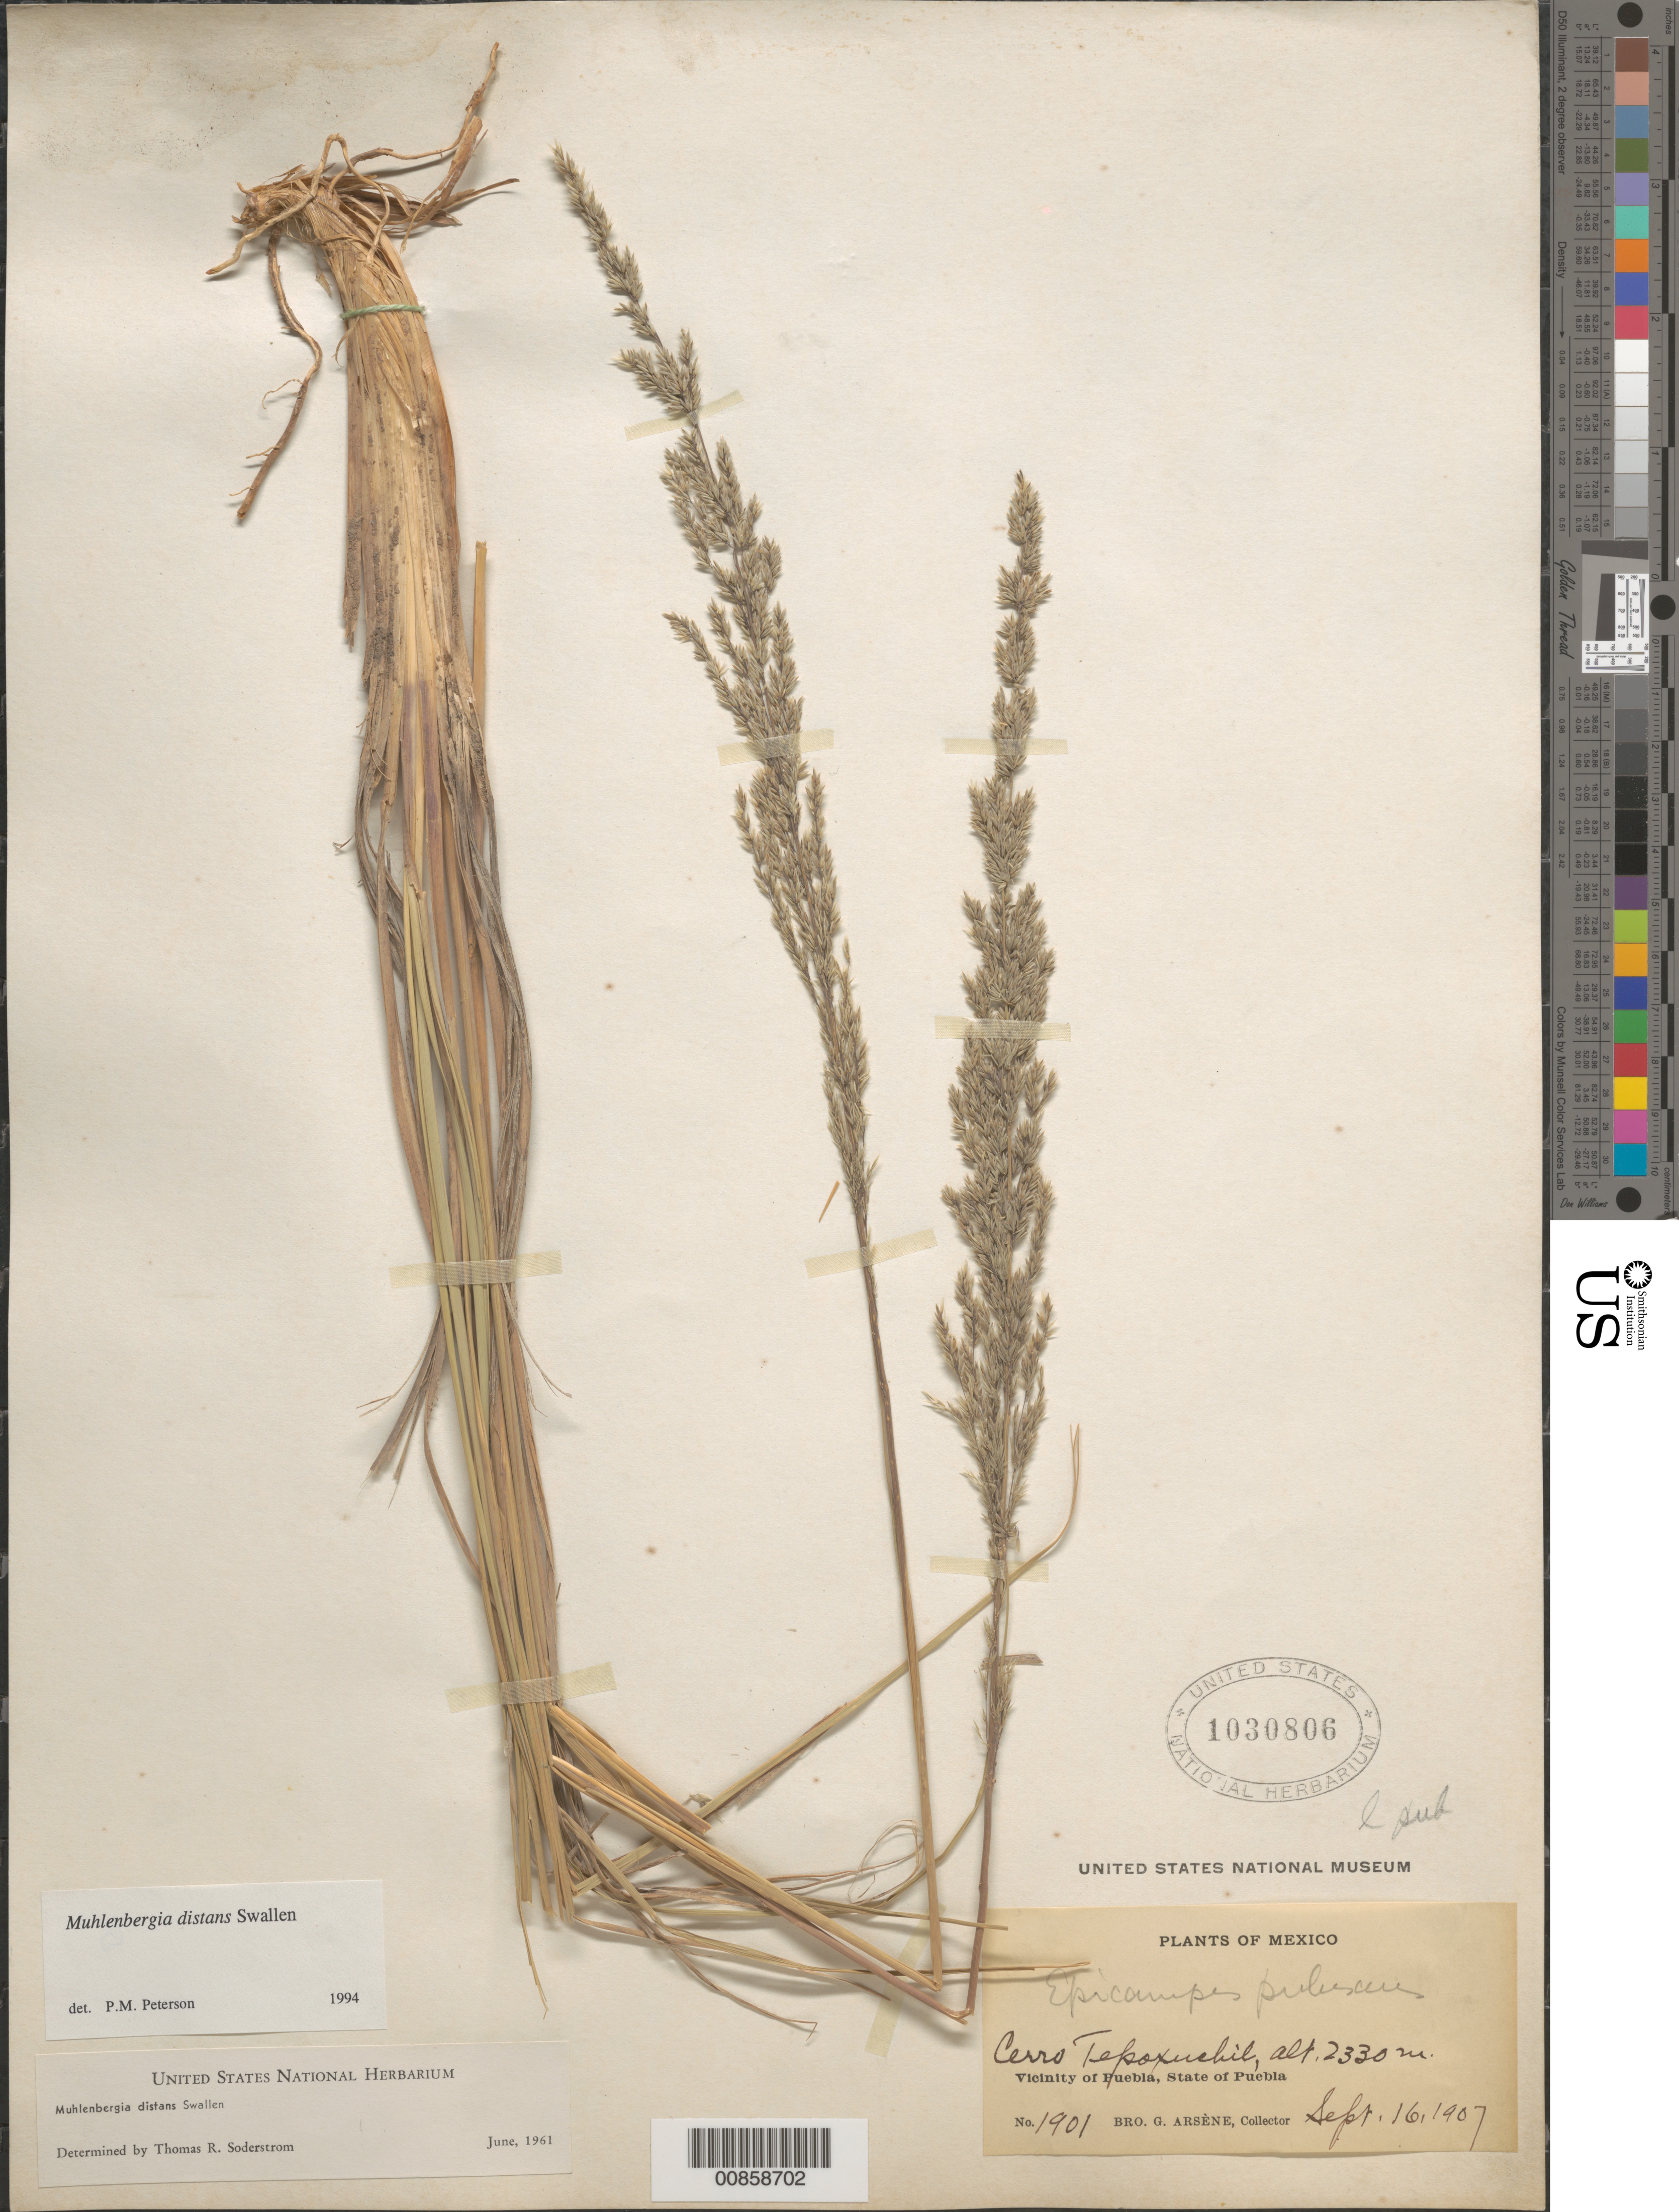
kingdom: Plantae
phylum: Tracheophyta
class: Liliopsida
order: Poales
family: Poaceae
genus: Muhlenbergia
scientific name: Muhlenbergia distans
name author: Swallen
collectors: Bro. G. Arsène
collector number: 1901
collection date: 1907-09-16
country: Mexico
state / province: Puebla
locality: Cerro Tepoxuchil. Vicinity of Puebla.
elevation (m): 2330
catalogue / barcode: US 1030806